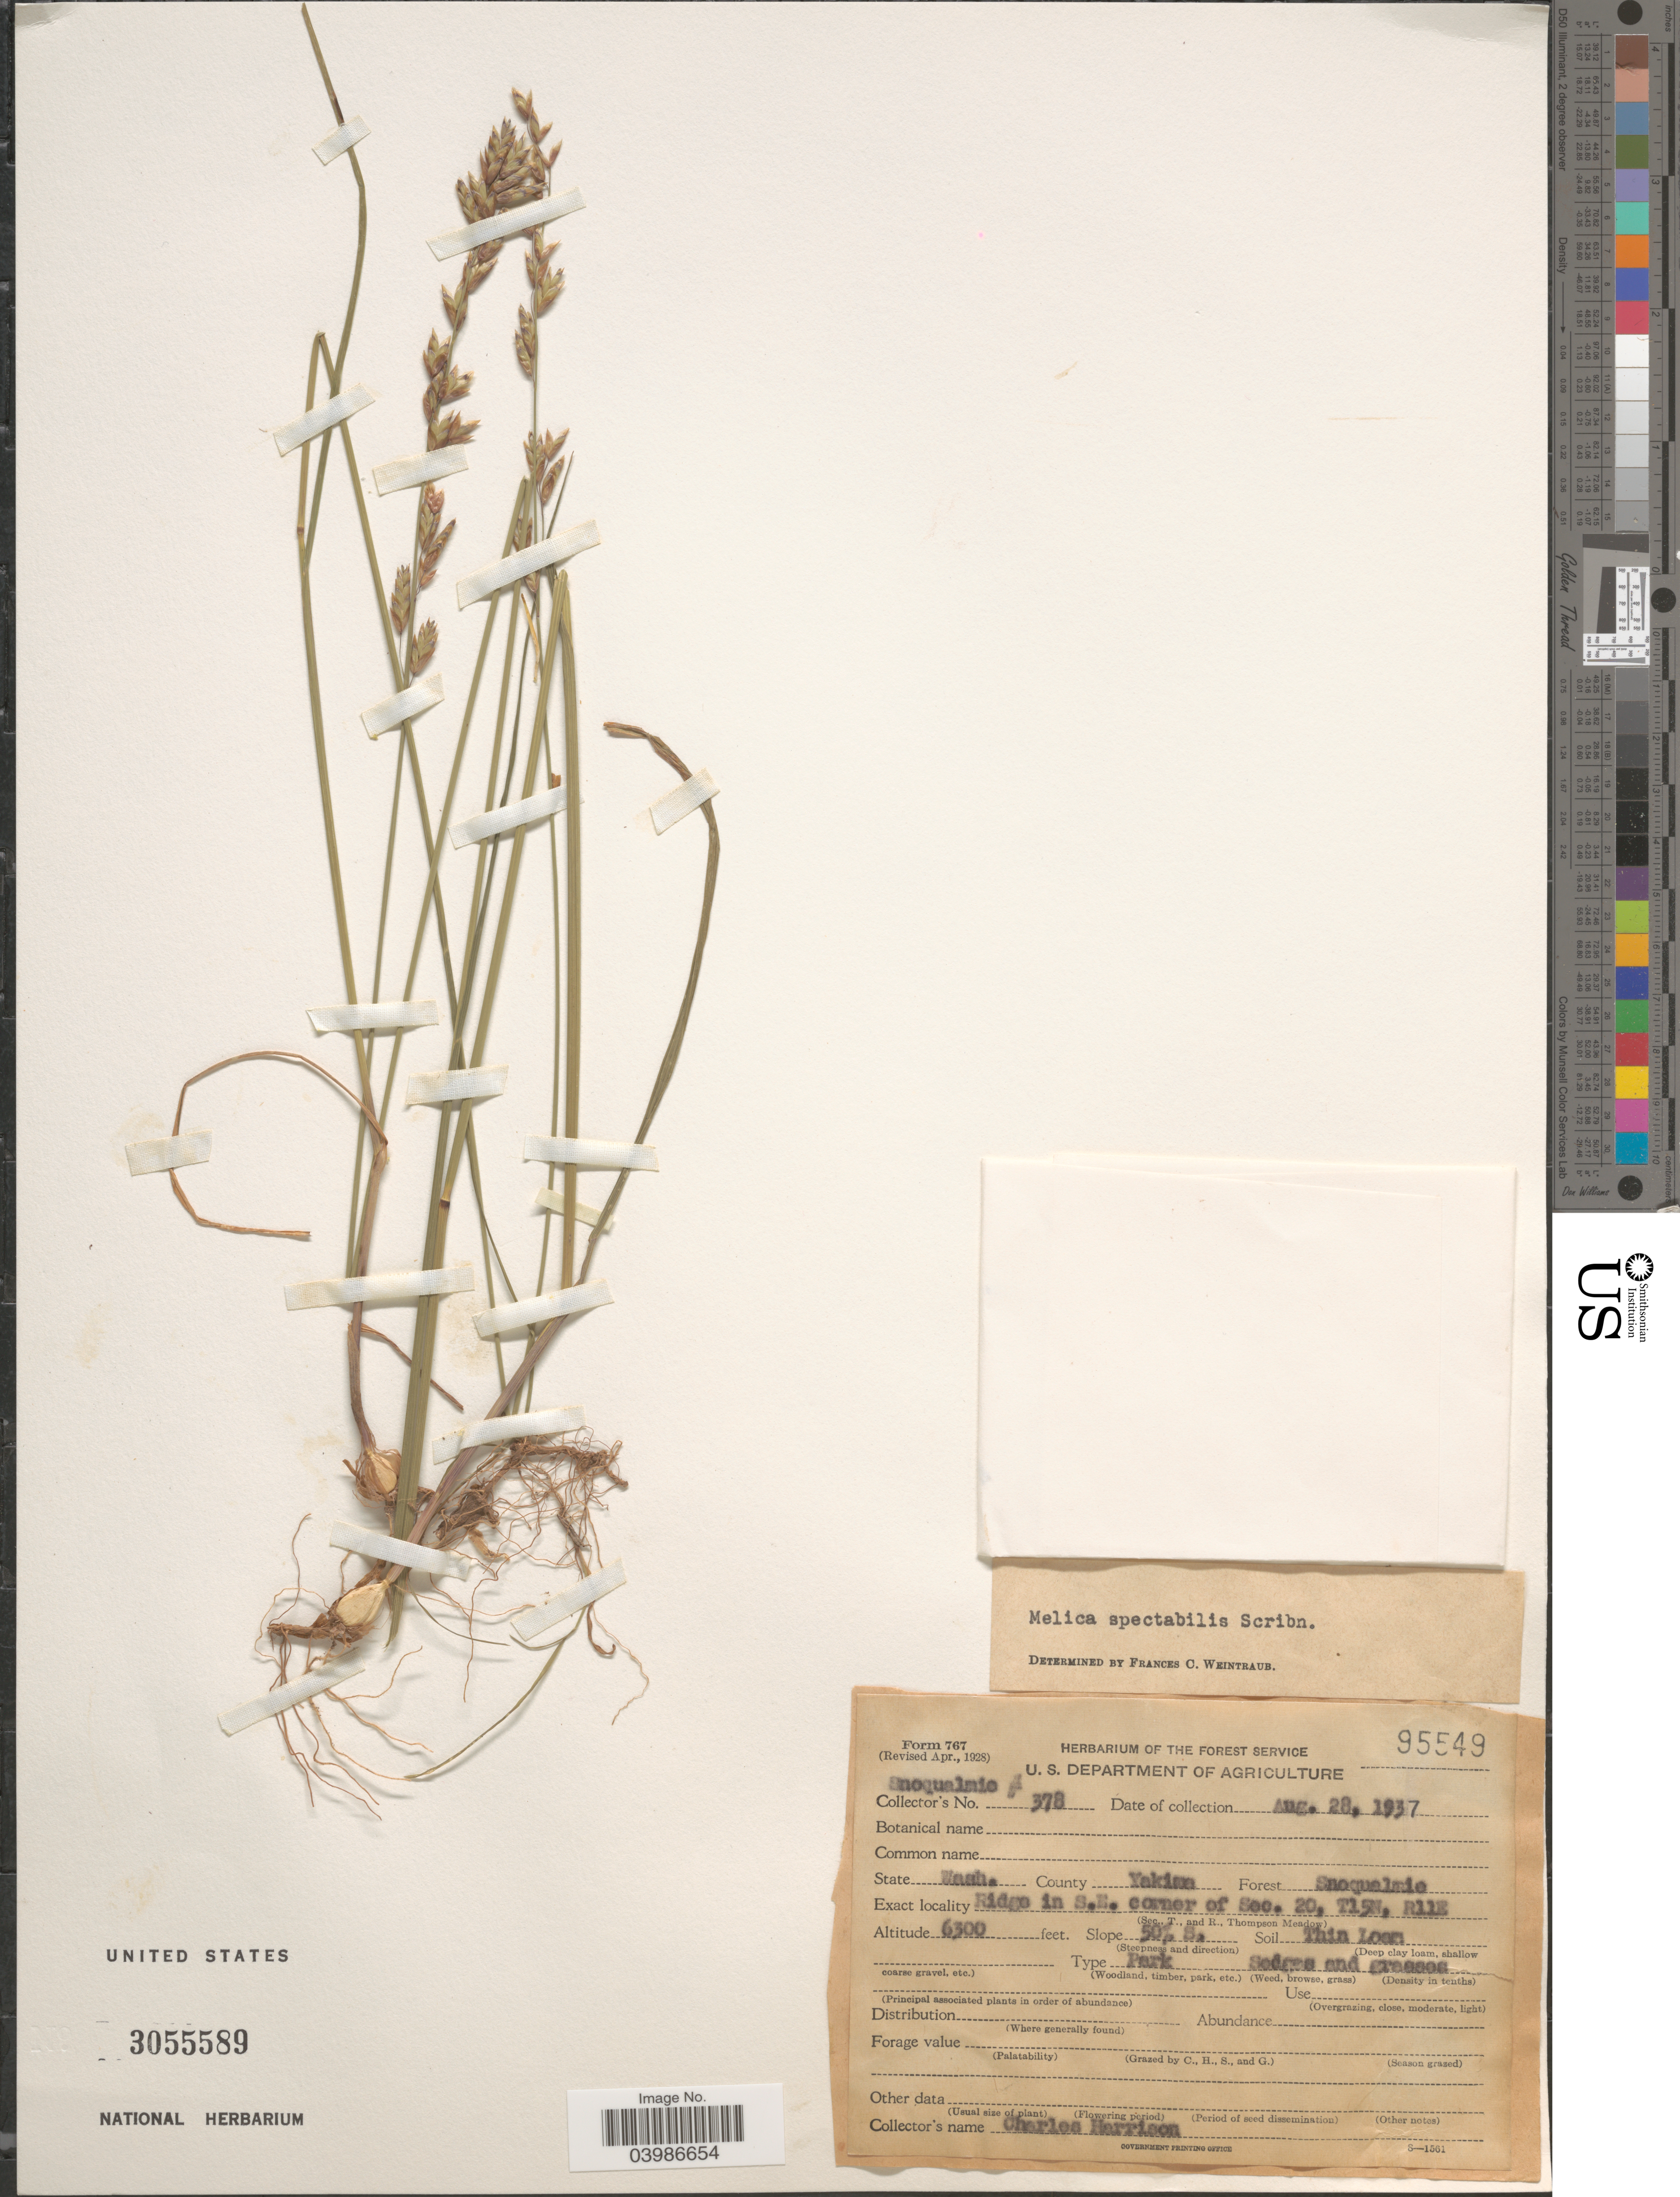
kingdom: Plantae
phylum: Tracheophyta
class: Liliopsida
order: Poales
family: Poaceae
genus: Melica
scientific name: Melica spectabilis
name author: Scribn.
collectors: C. Harrison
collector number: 378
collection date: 1937-08-28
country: United States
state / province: Washington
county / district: Yakima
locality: County Yakima. Forest Snoqualmie. Ridge in S.E. corner of Sec. 20, T15N, R11E.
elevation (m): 1920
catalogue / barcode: US 3055589